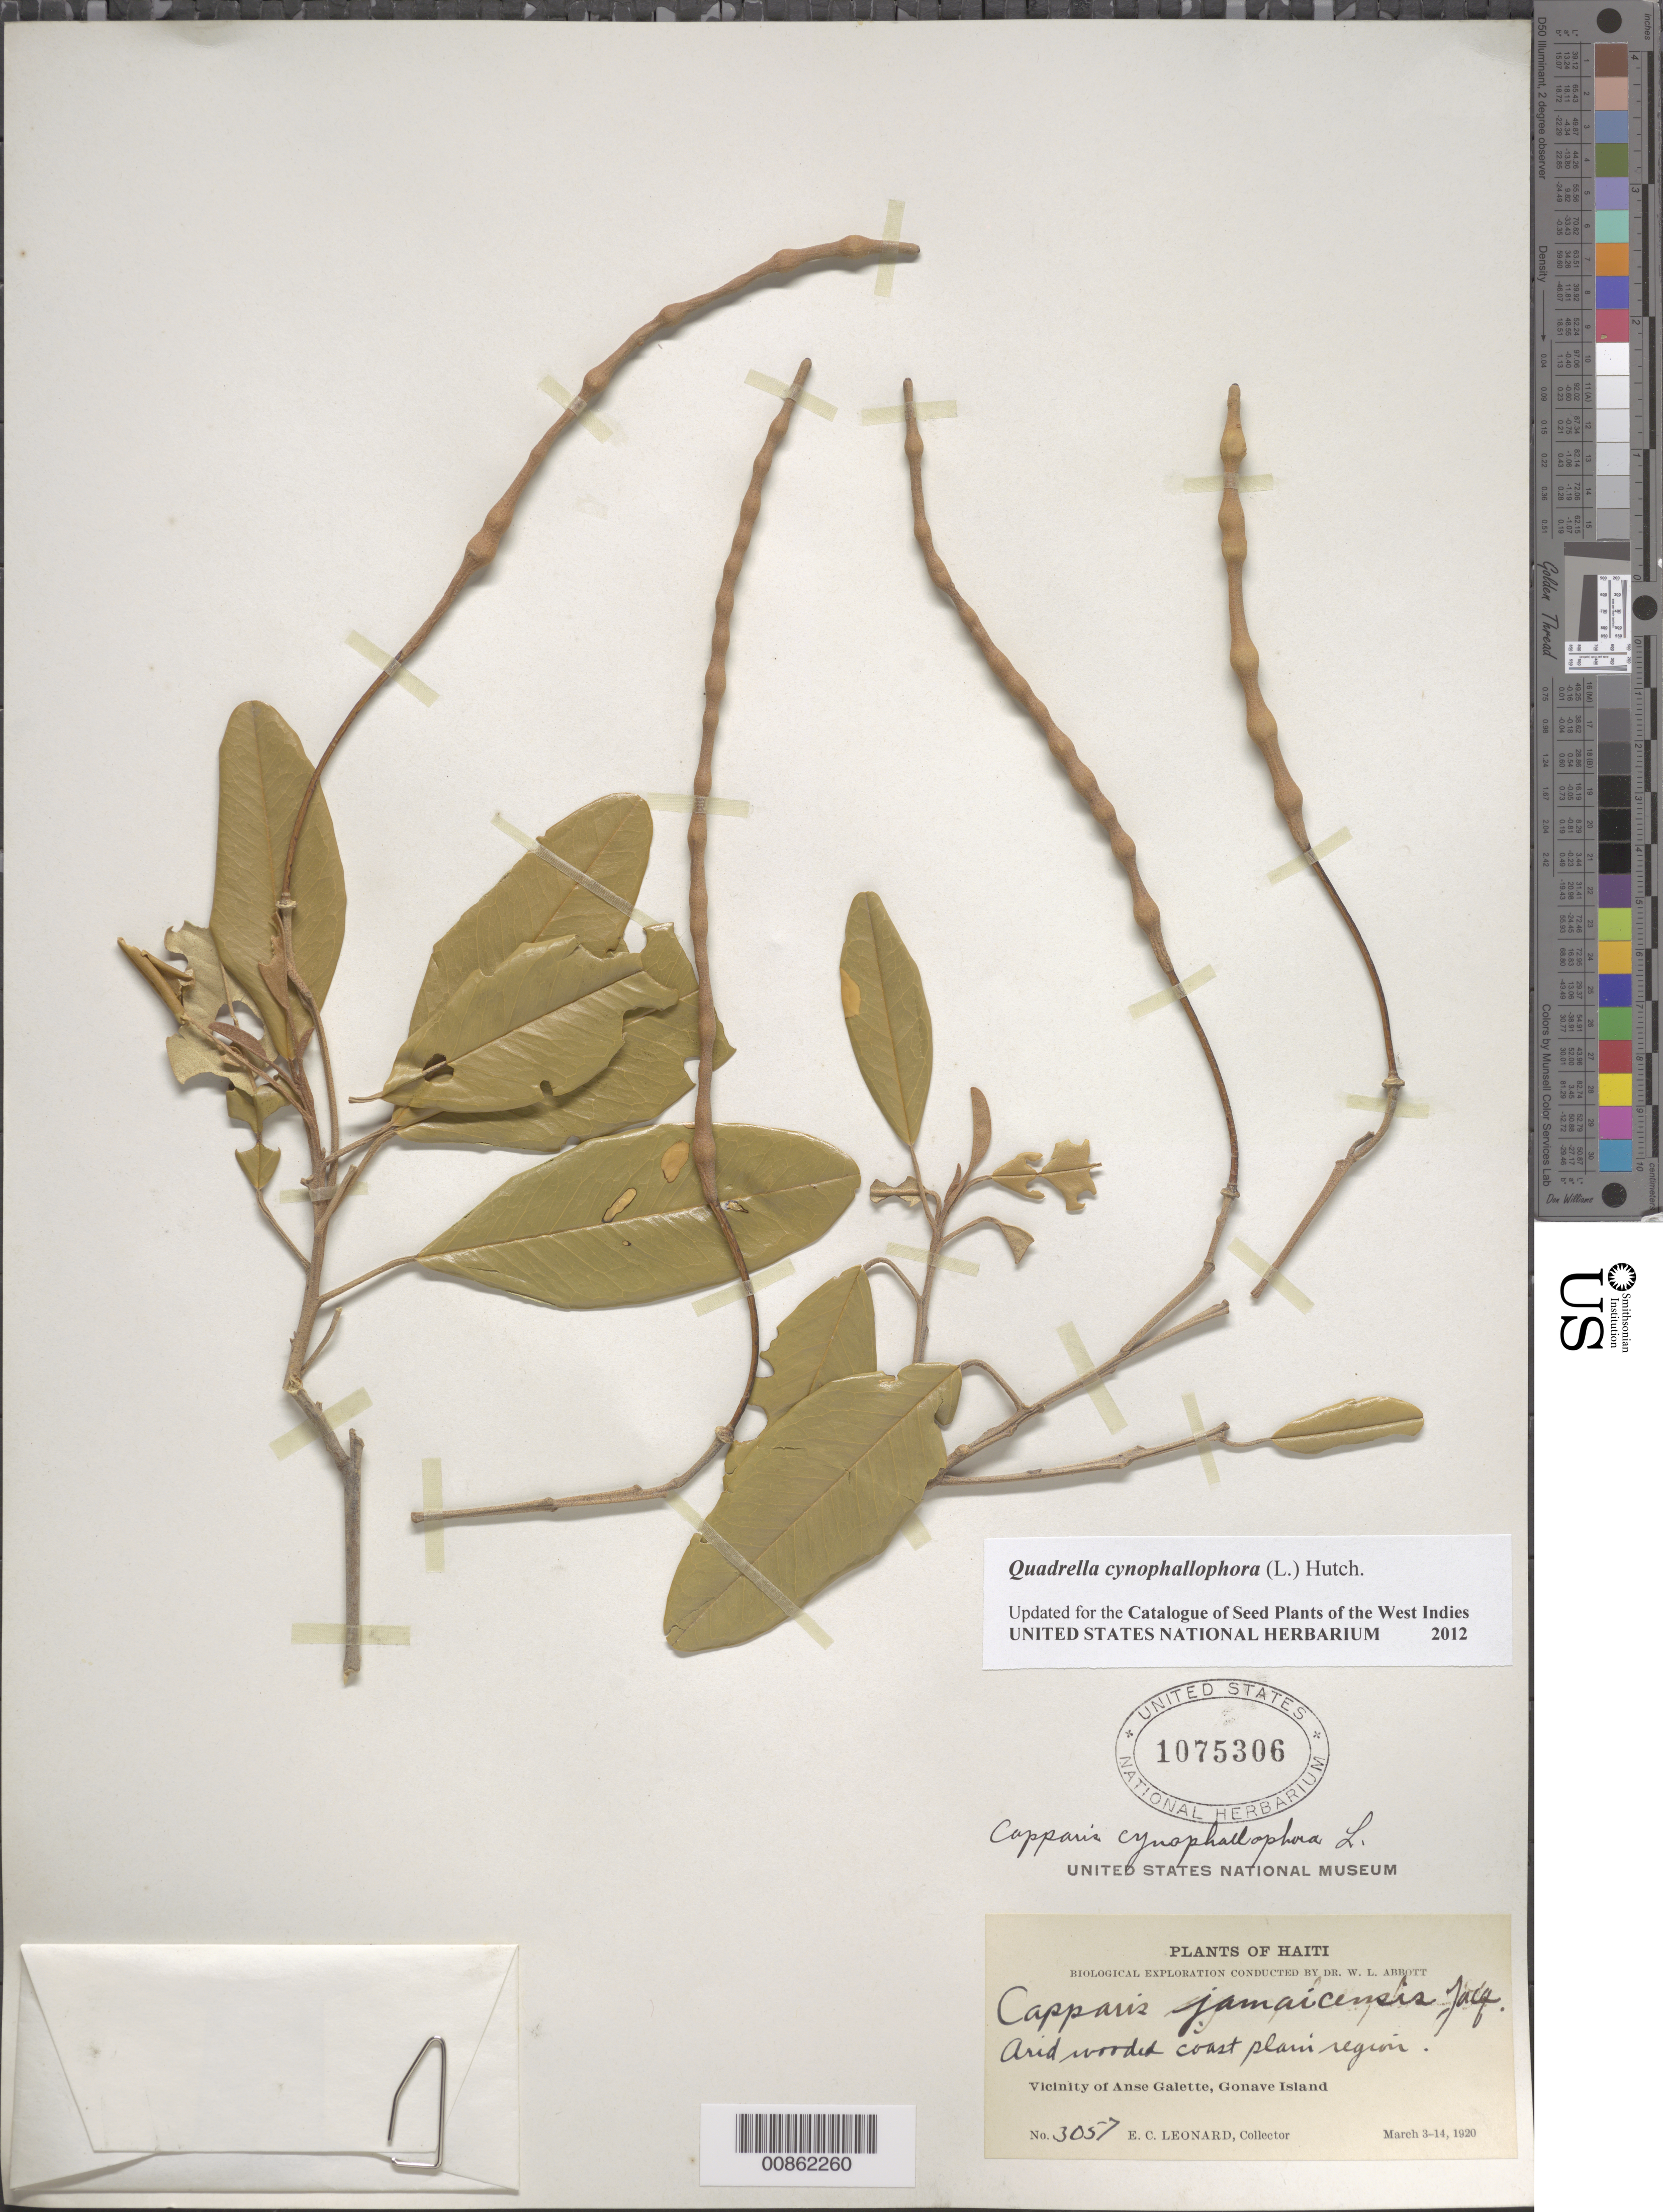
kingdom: Plantae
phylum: Tracheophyta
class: Magnoliopsida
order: Brassicales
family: Capparaceae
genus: Quadrella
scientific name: Quadrella cynophallophora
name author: (L.) Hutch.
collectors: E. C. Leonard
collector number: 3057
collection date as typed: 03 Mar 1920 to 14 Mar 1920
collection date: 1920-03-03/1920-03-14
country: Haiti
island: Île de la Gonâve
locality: Vicinity of Anse Galette, Gonave Island.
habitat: Arid wooded coast plain region.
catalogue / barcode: US 1075306